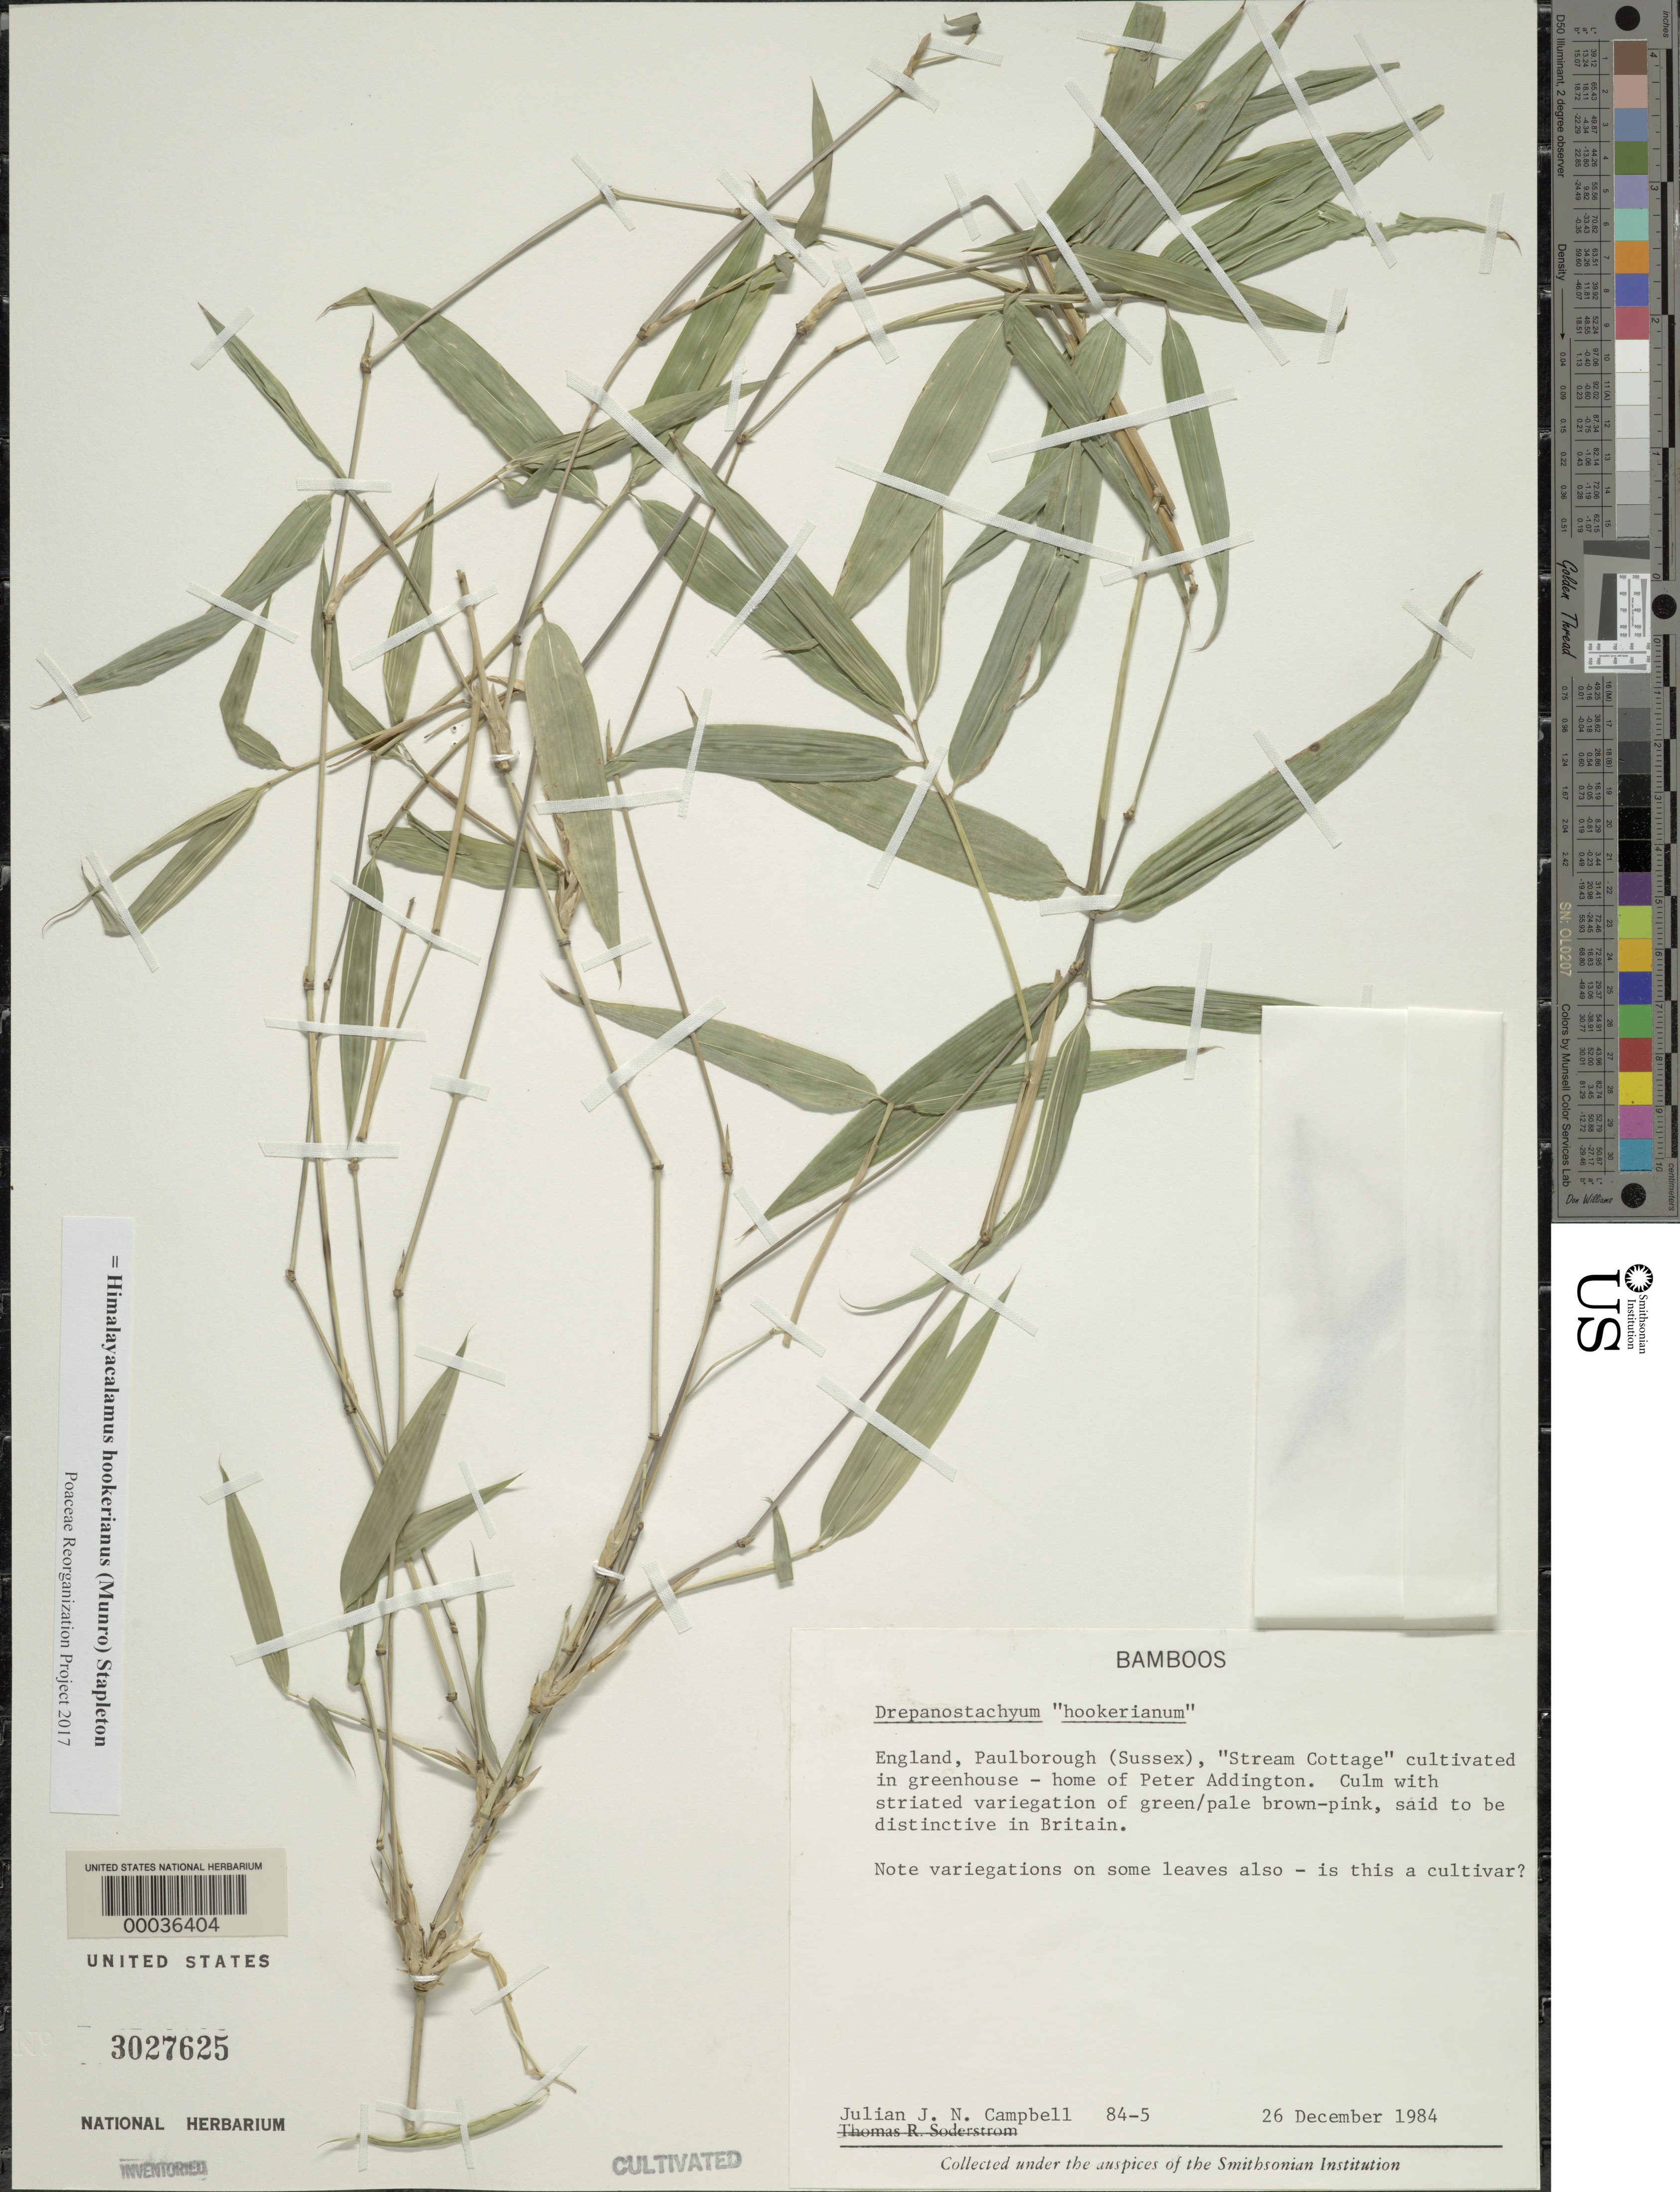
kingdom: Plantae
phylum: Tracheophyta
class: Liliopsida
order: Poales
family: Poaceae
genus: Drepanostachyum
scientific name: Drepanostachyum hookerianum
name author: (Munro) Keng f.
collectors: J. E. Campbell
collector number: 84-5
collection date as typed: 26 Dec 1984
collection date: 1984-12-26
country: United Kingdom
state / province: England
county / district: West Sussex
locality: Pulborough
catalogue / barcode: US 3027625